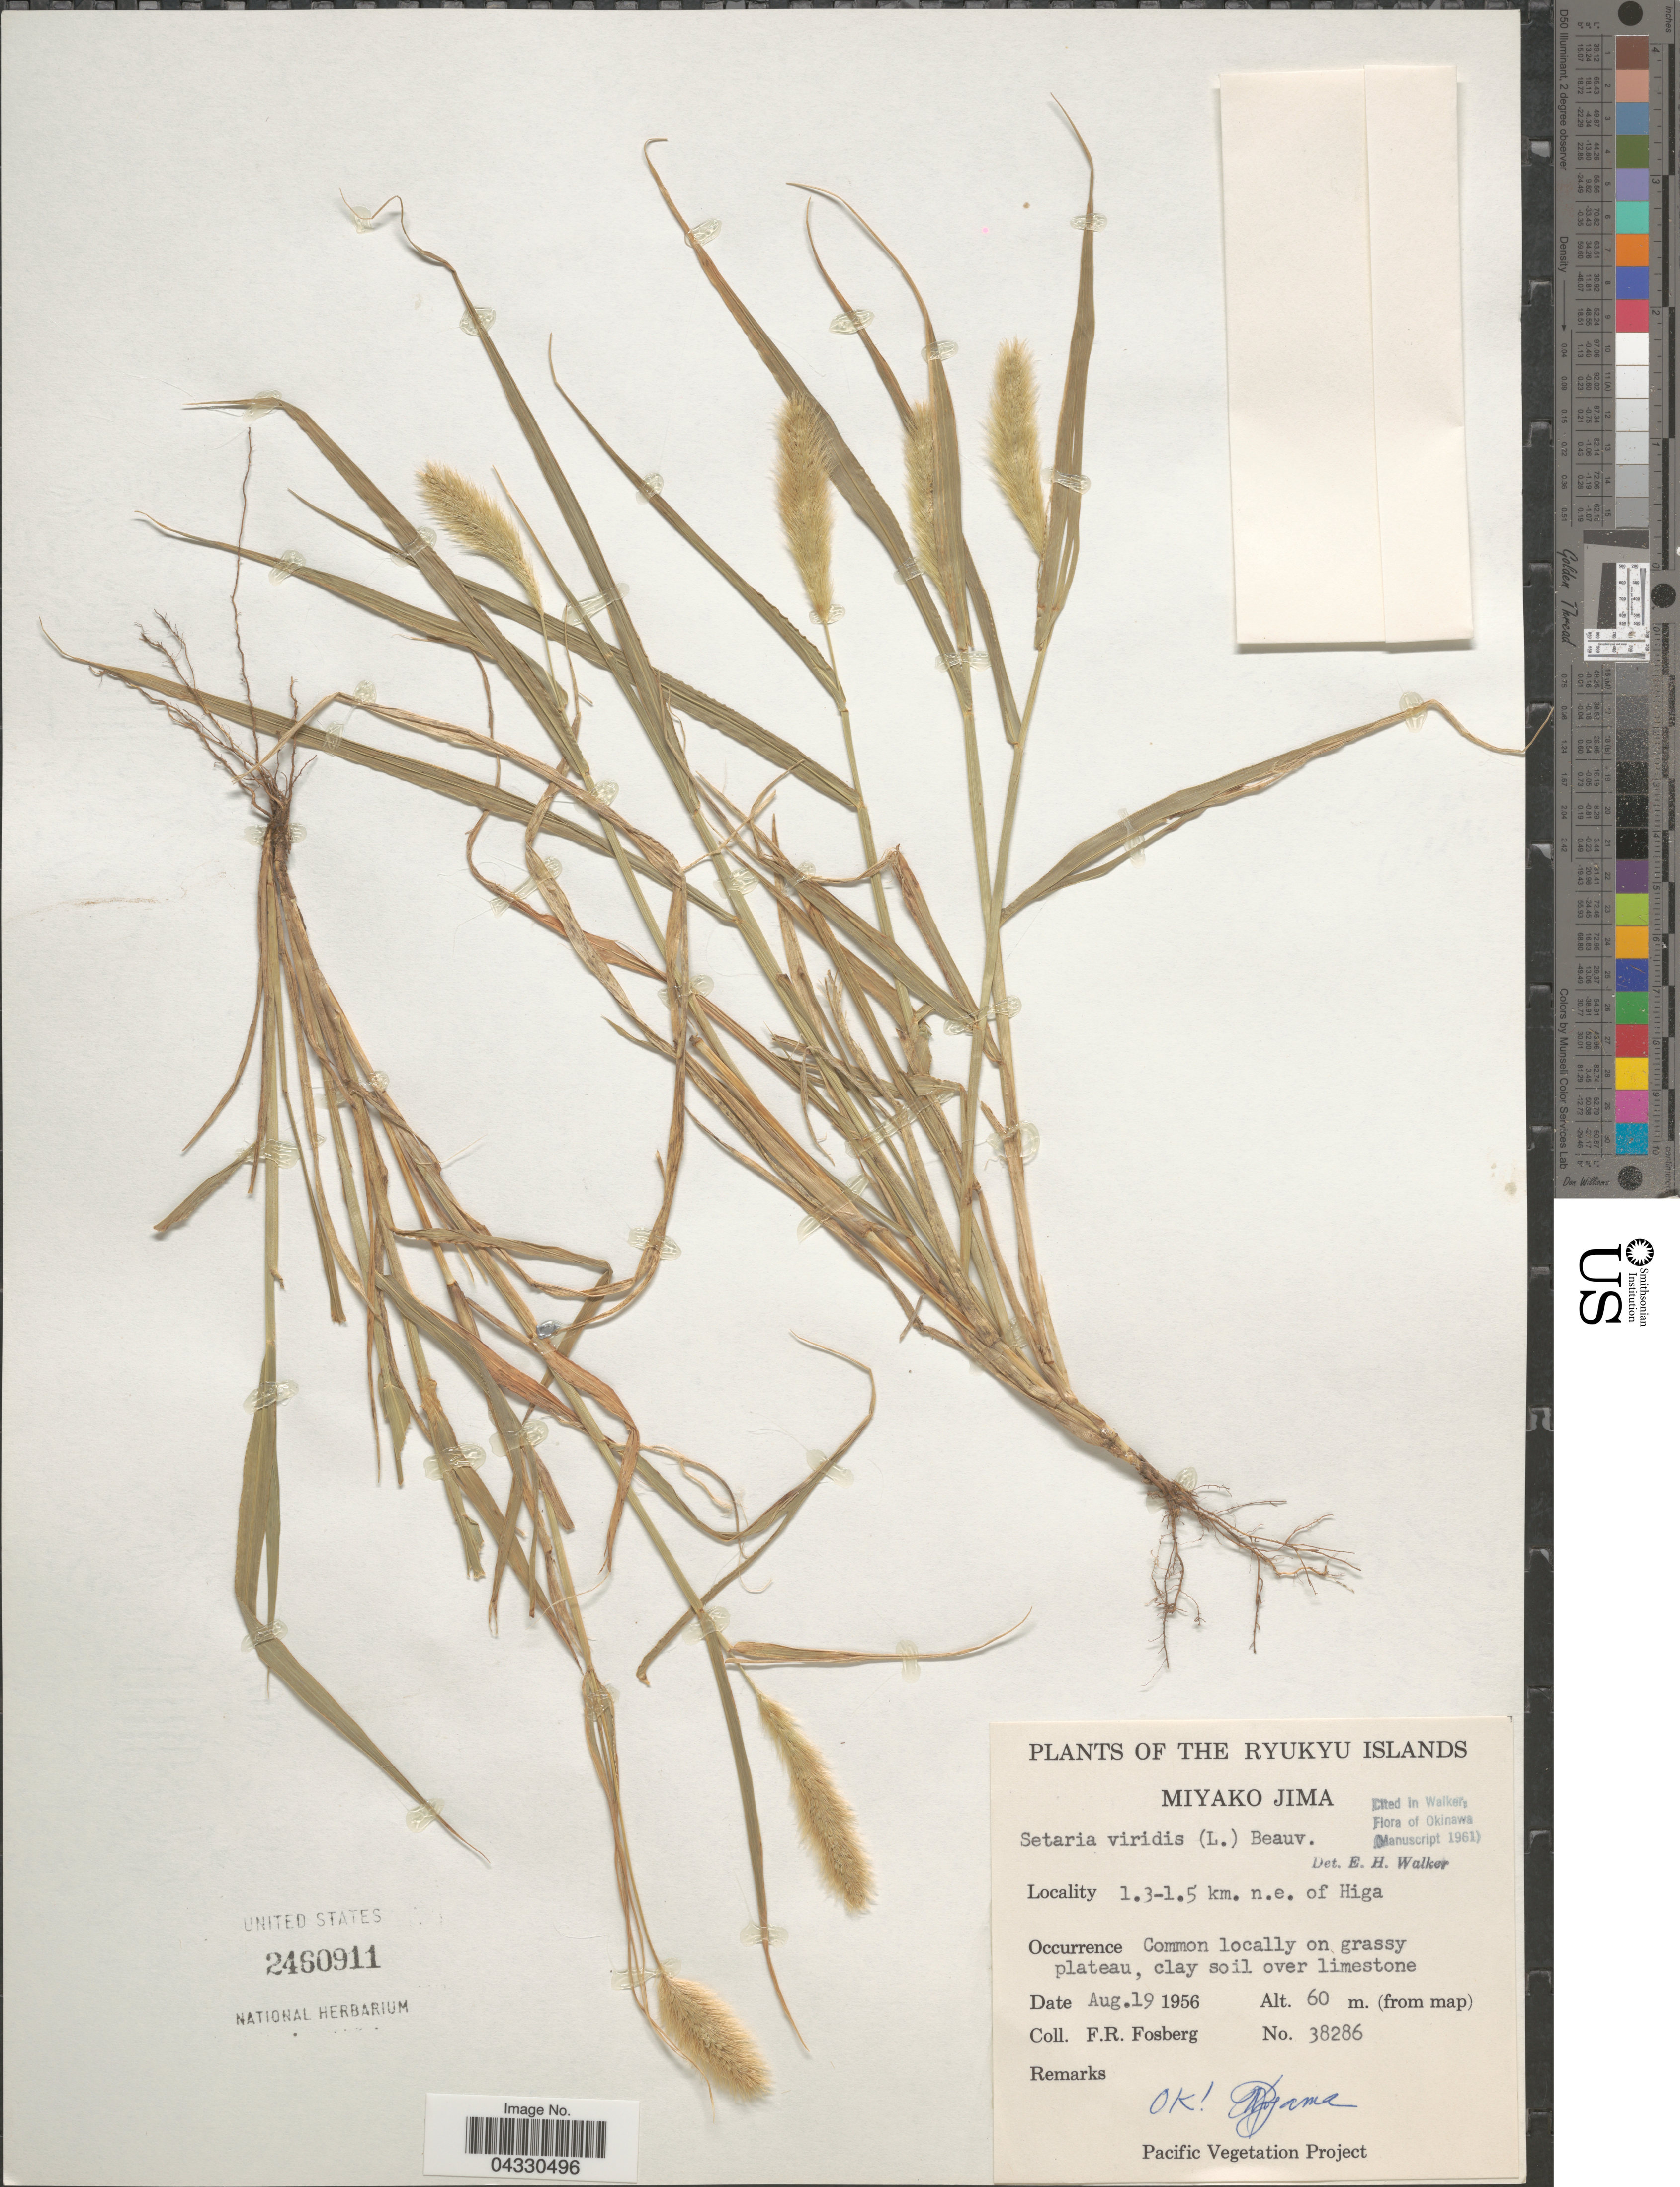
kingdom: Plantae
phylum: Tracheophyta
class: Liliopsida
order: Poales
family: Poaceae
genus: Setaria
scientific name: Setaria viridis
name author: (L.) P. Beauv.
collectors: F. R. Fosberg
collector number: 38286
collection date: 1956-08-19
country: Japan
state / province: Okinawa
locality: Ryukyu Islands. Miyako Jima. 1.3-1.5 km. n.e. of Higa. Common locally on grassy plateau, clay soil over limestone.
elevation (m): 60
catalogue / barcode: US 2460911